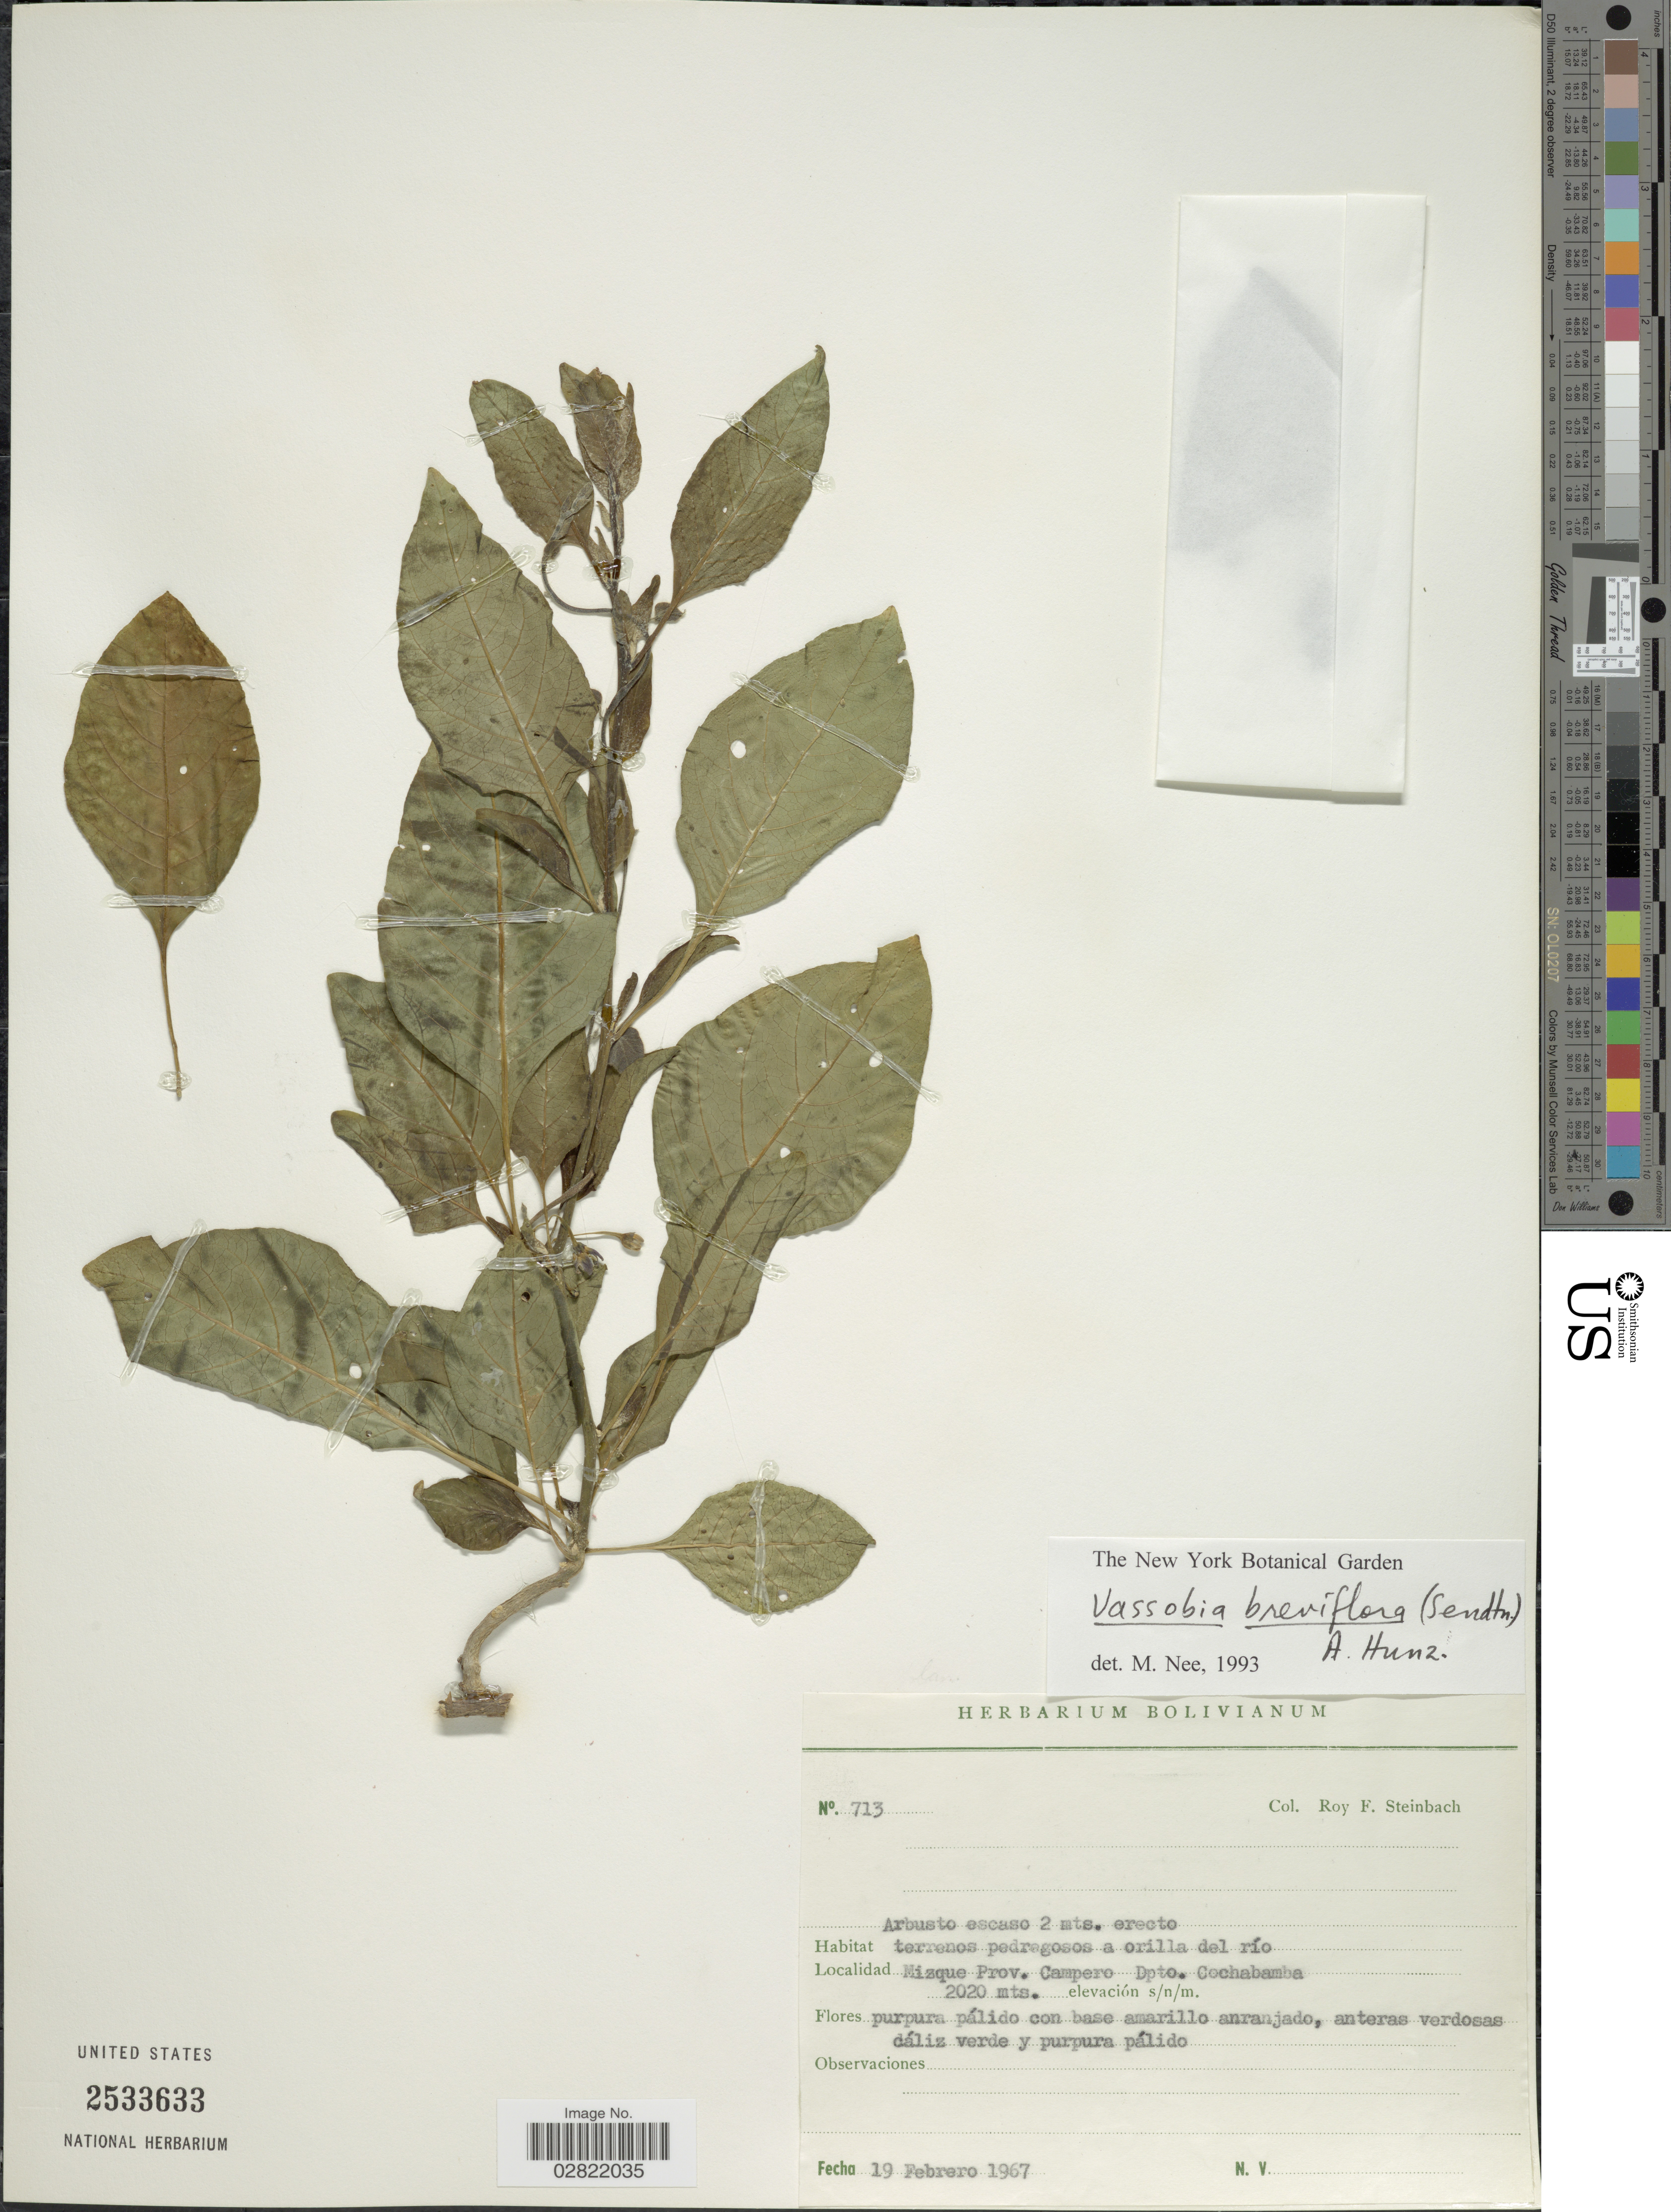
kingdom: Plantae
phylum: Tracheophyta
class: Magnoliopsida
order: Solanales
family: Solanaceae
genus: Vassobia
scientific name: Vassobia breviflora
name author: (Sendt.) Hunz.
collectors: R. F. Steinbach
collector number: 713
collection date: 1967-02-19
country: Bolivia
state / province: Cochabamba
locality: Terrenos pedregosos a orilla del río Mizque Prov. Campero, Dpto. Cochabamba.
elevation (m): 2020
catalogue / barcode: US 2533633